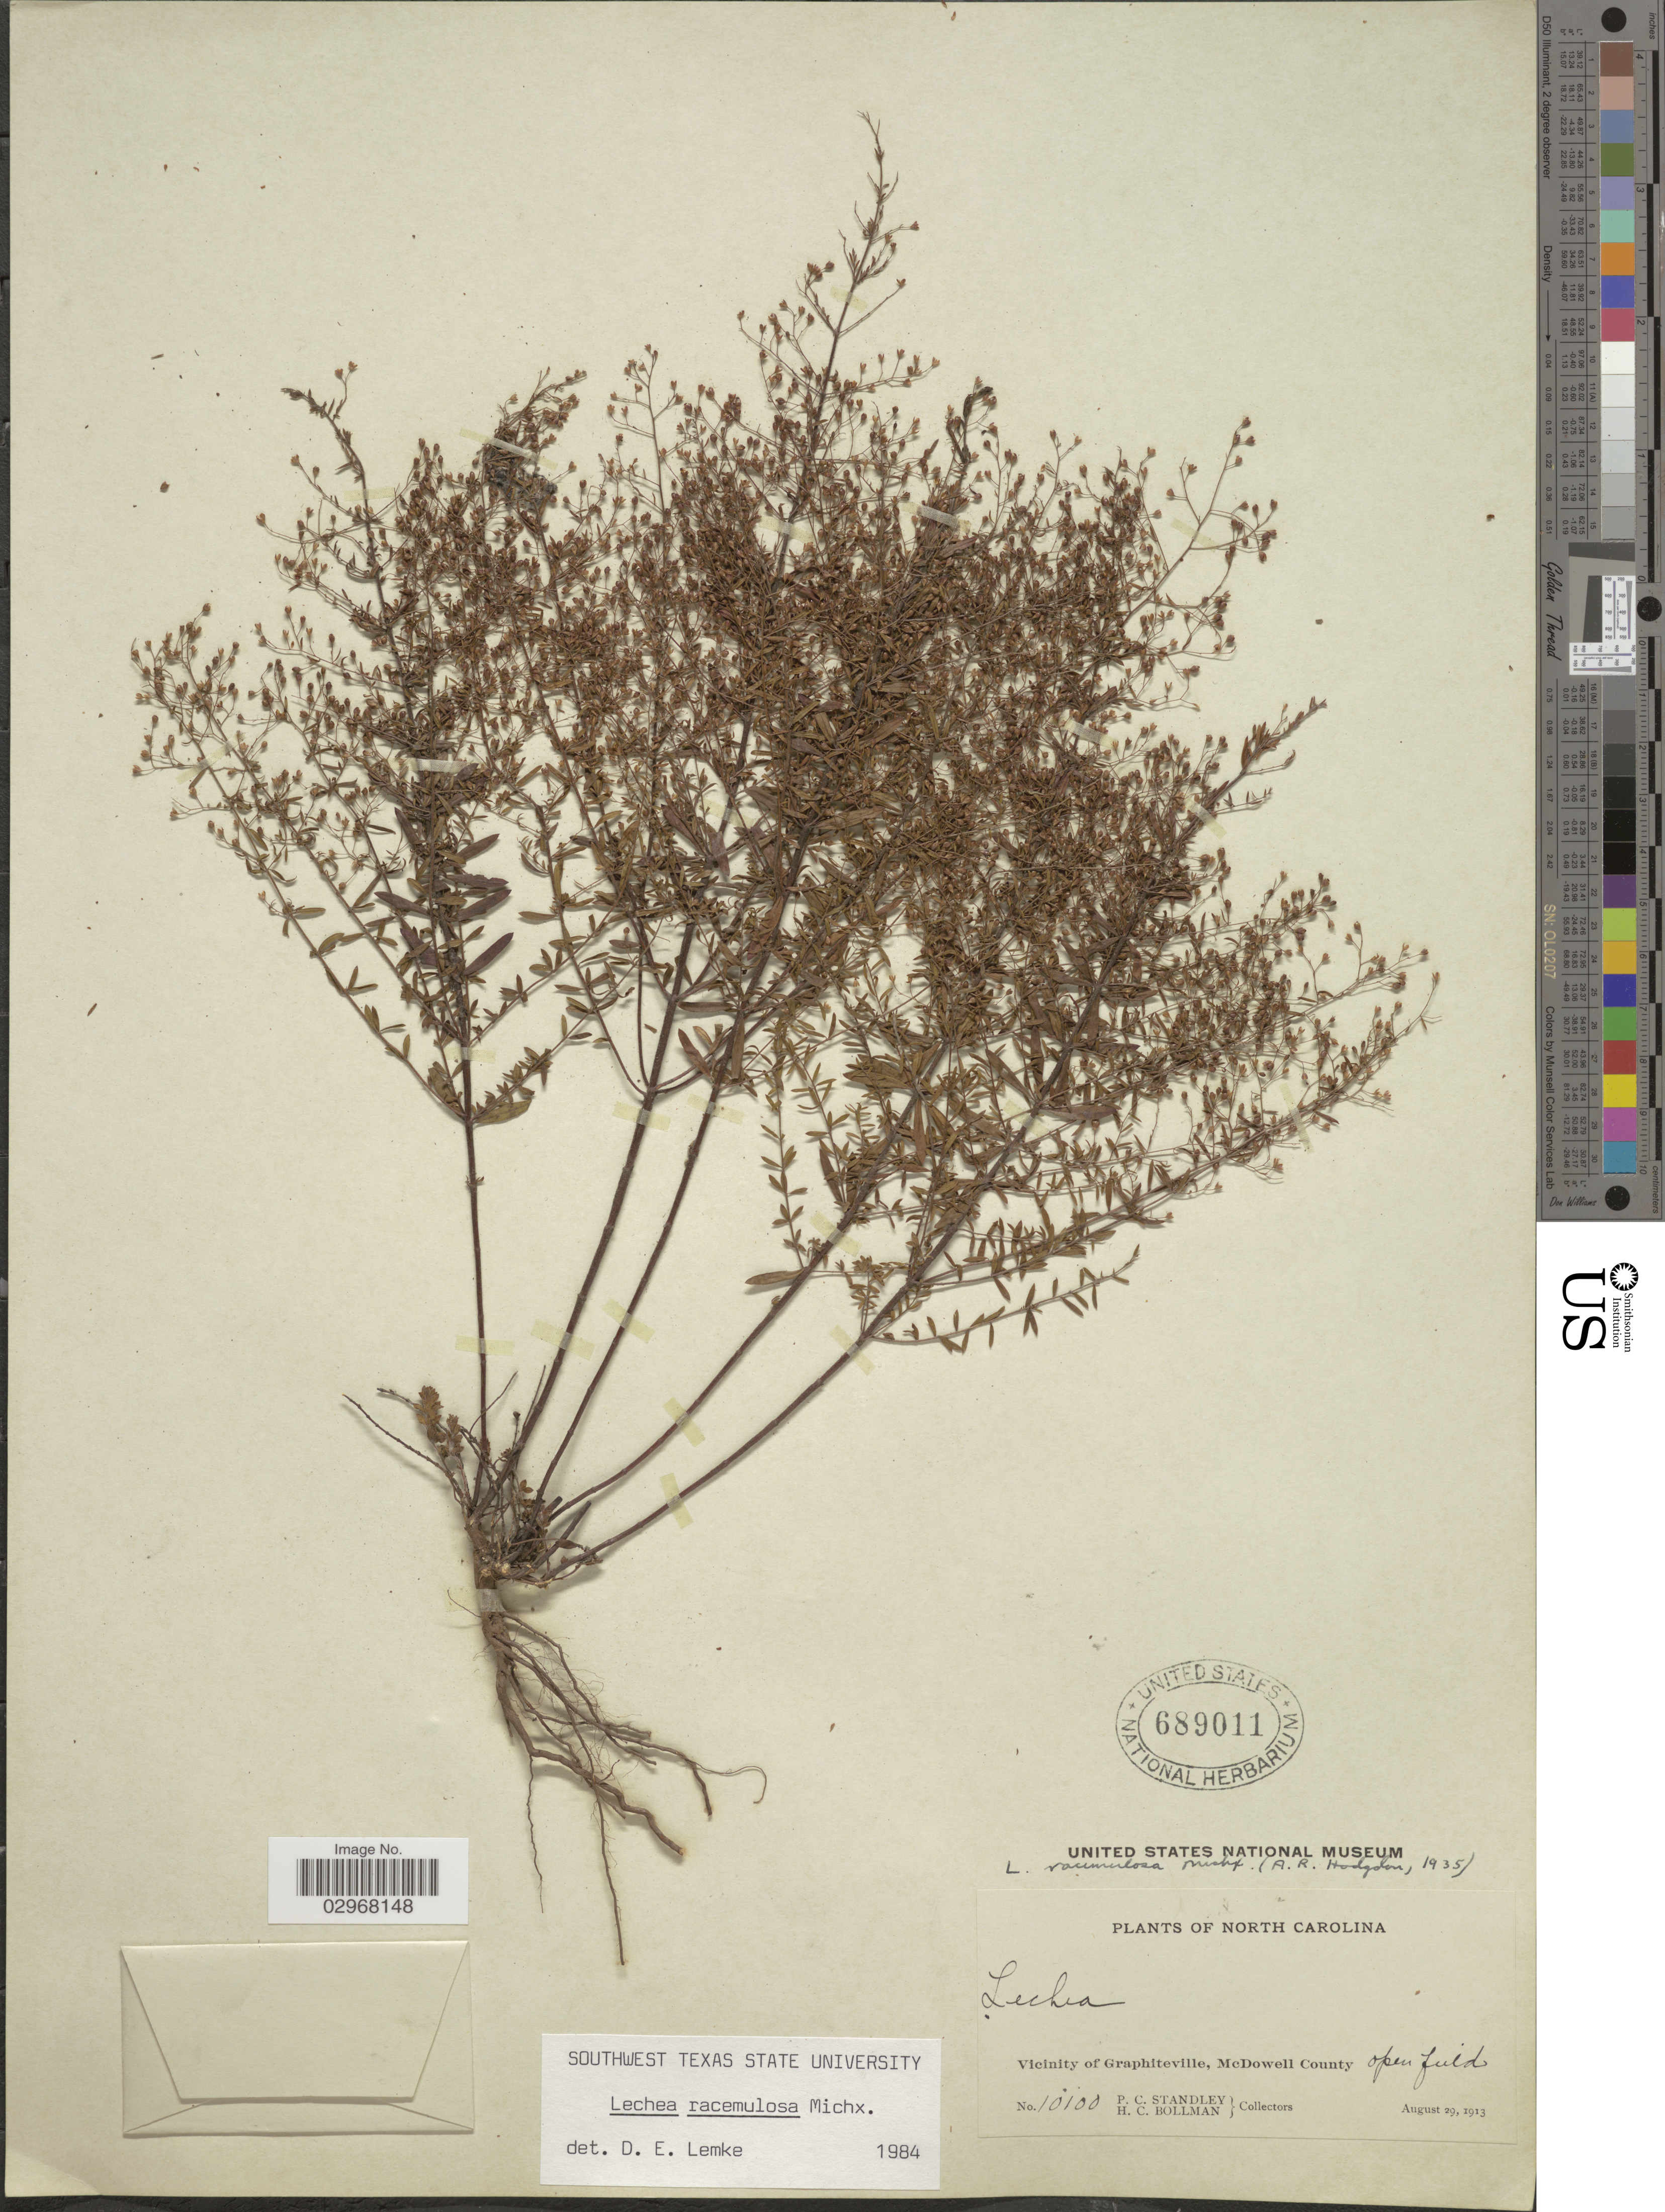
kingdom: Plantae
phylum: Tracheophyta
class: Magnoliopsida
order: Malvales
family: Cistaceae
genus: Lechea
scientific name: Lechea racemulosa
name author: Michx.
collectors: P. C. Standley & H. C. Bollman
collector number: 10100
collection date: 1913-08-29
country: United States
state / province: North Carolina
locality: Vicinity of Graphiteville, McDowell County.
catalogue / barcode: US 689011